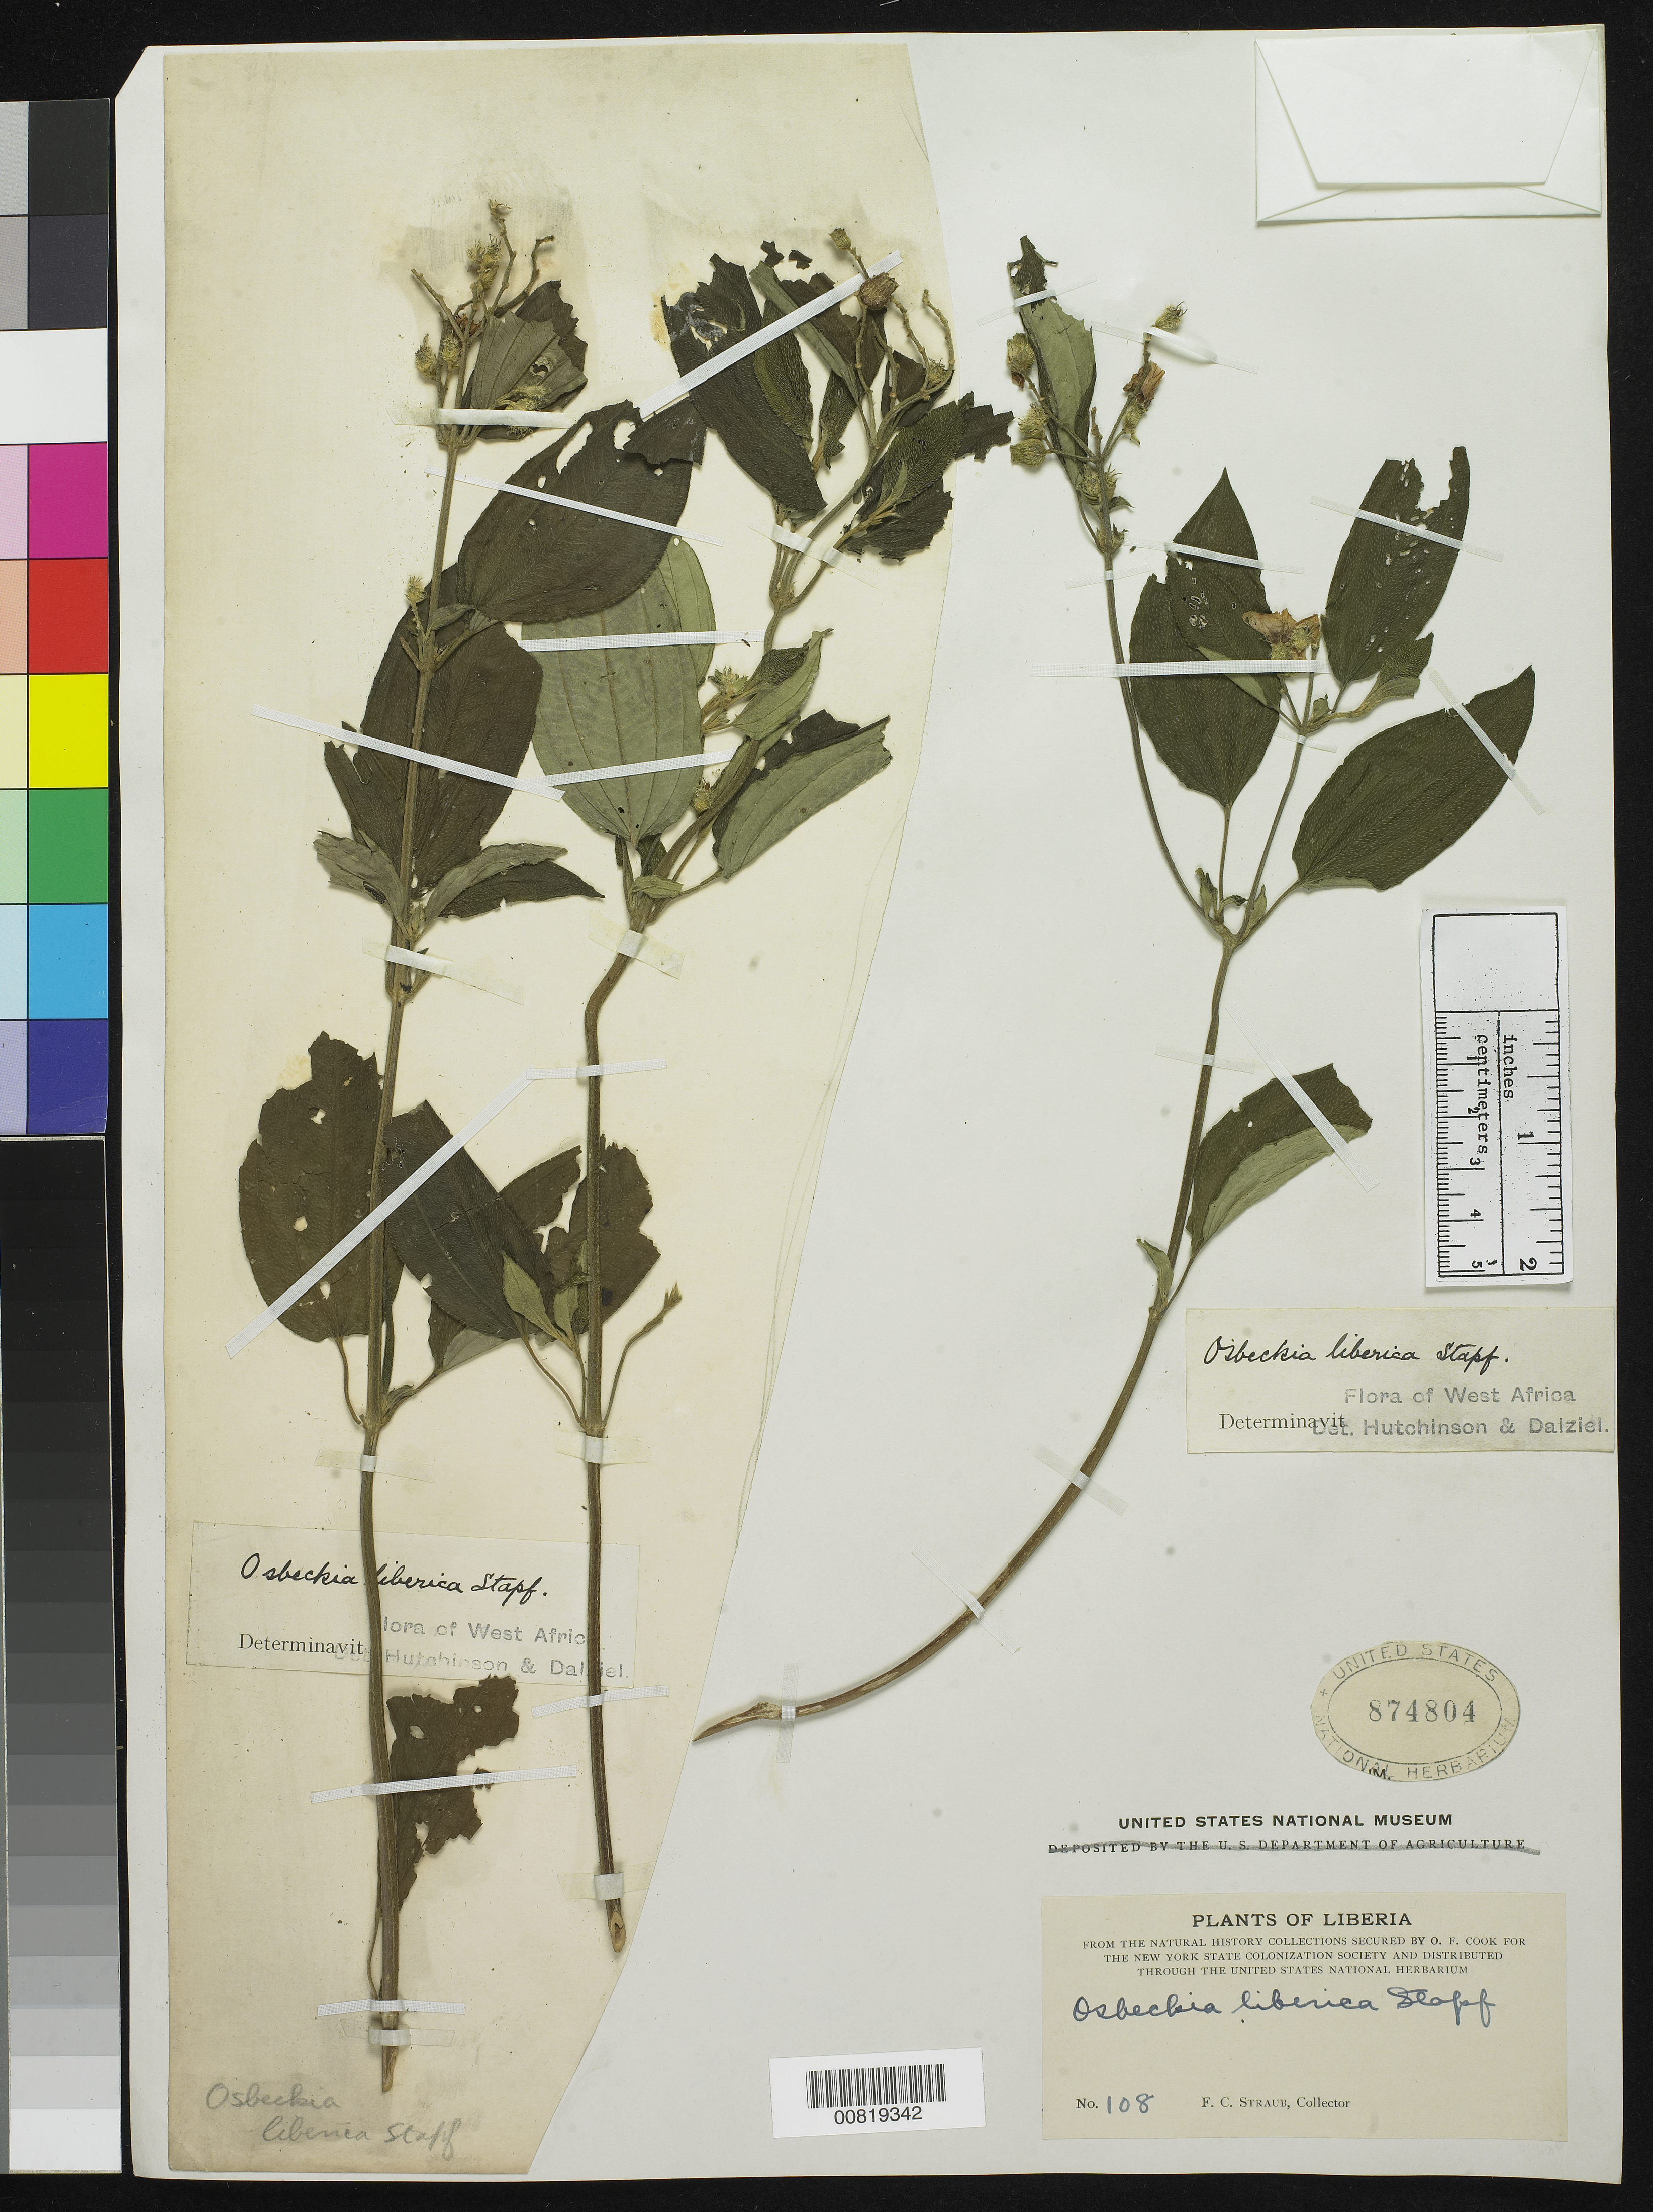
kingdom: Plantae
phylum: Tracheophyta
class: Magnoliopsida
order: Myrtales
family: Melastomataceae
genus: Dupineta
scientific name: Dupineta multiflora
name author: Raf.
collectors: F. Straub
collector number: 108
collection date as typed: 18--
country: Liberia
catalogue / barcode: US 874804